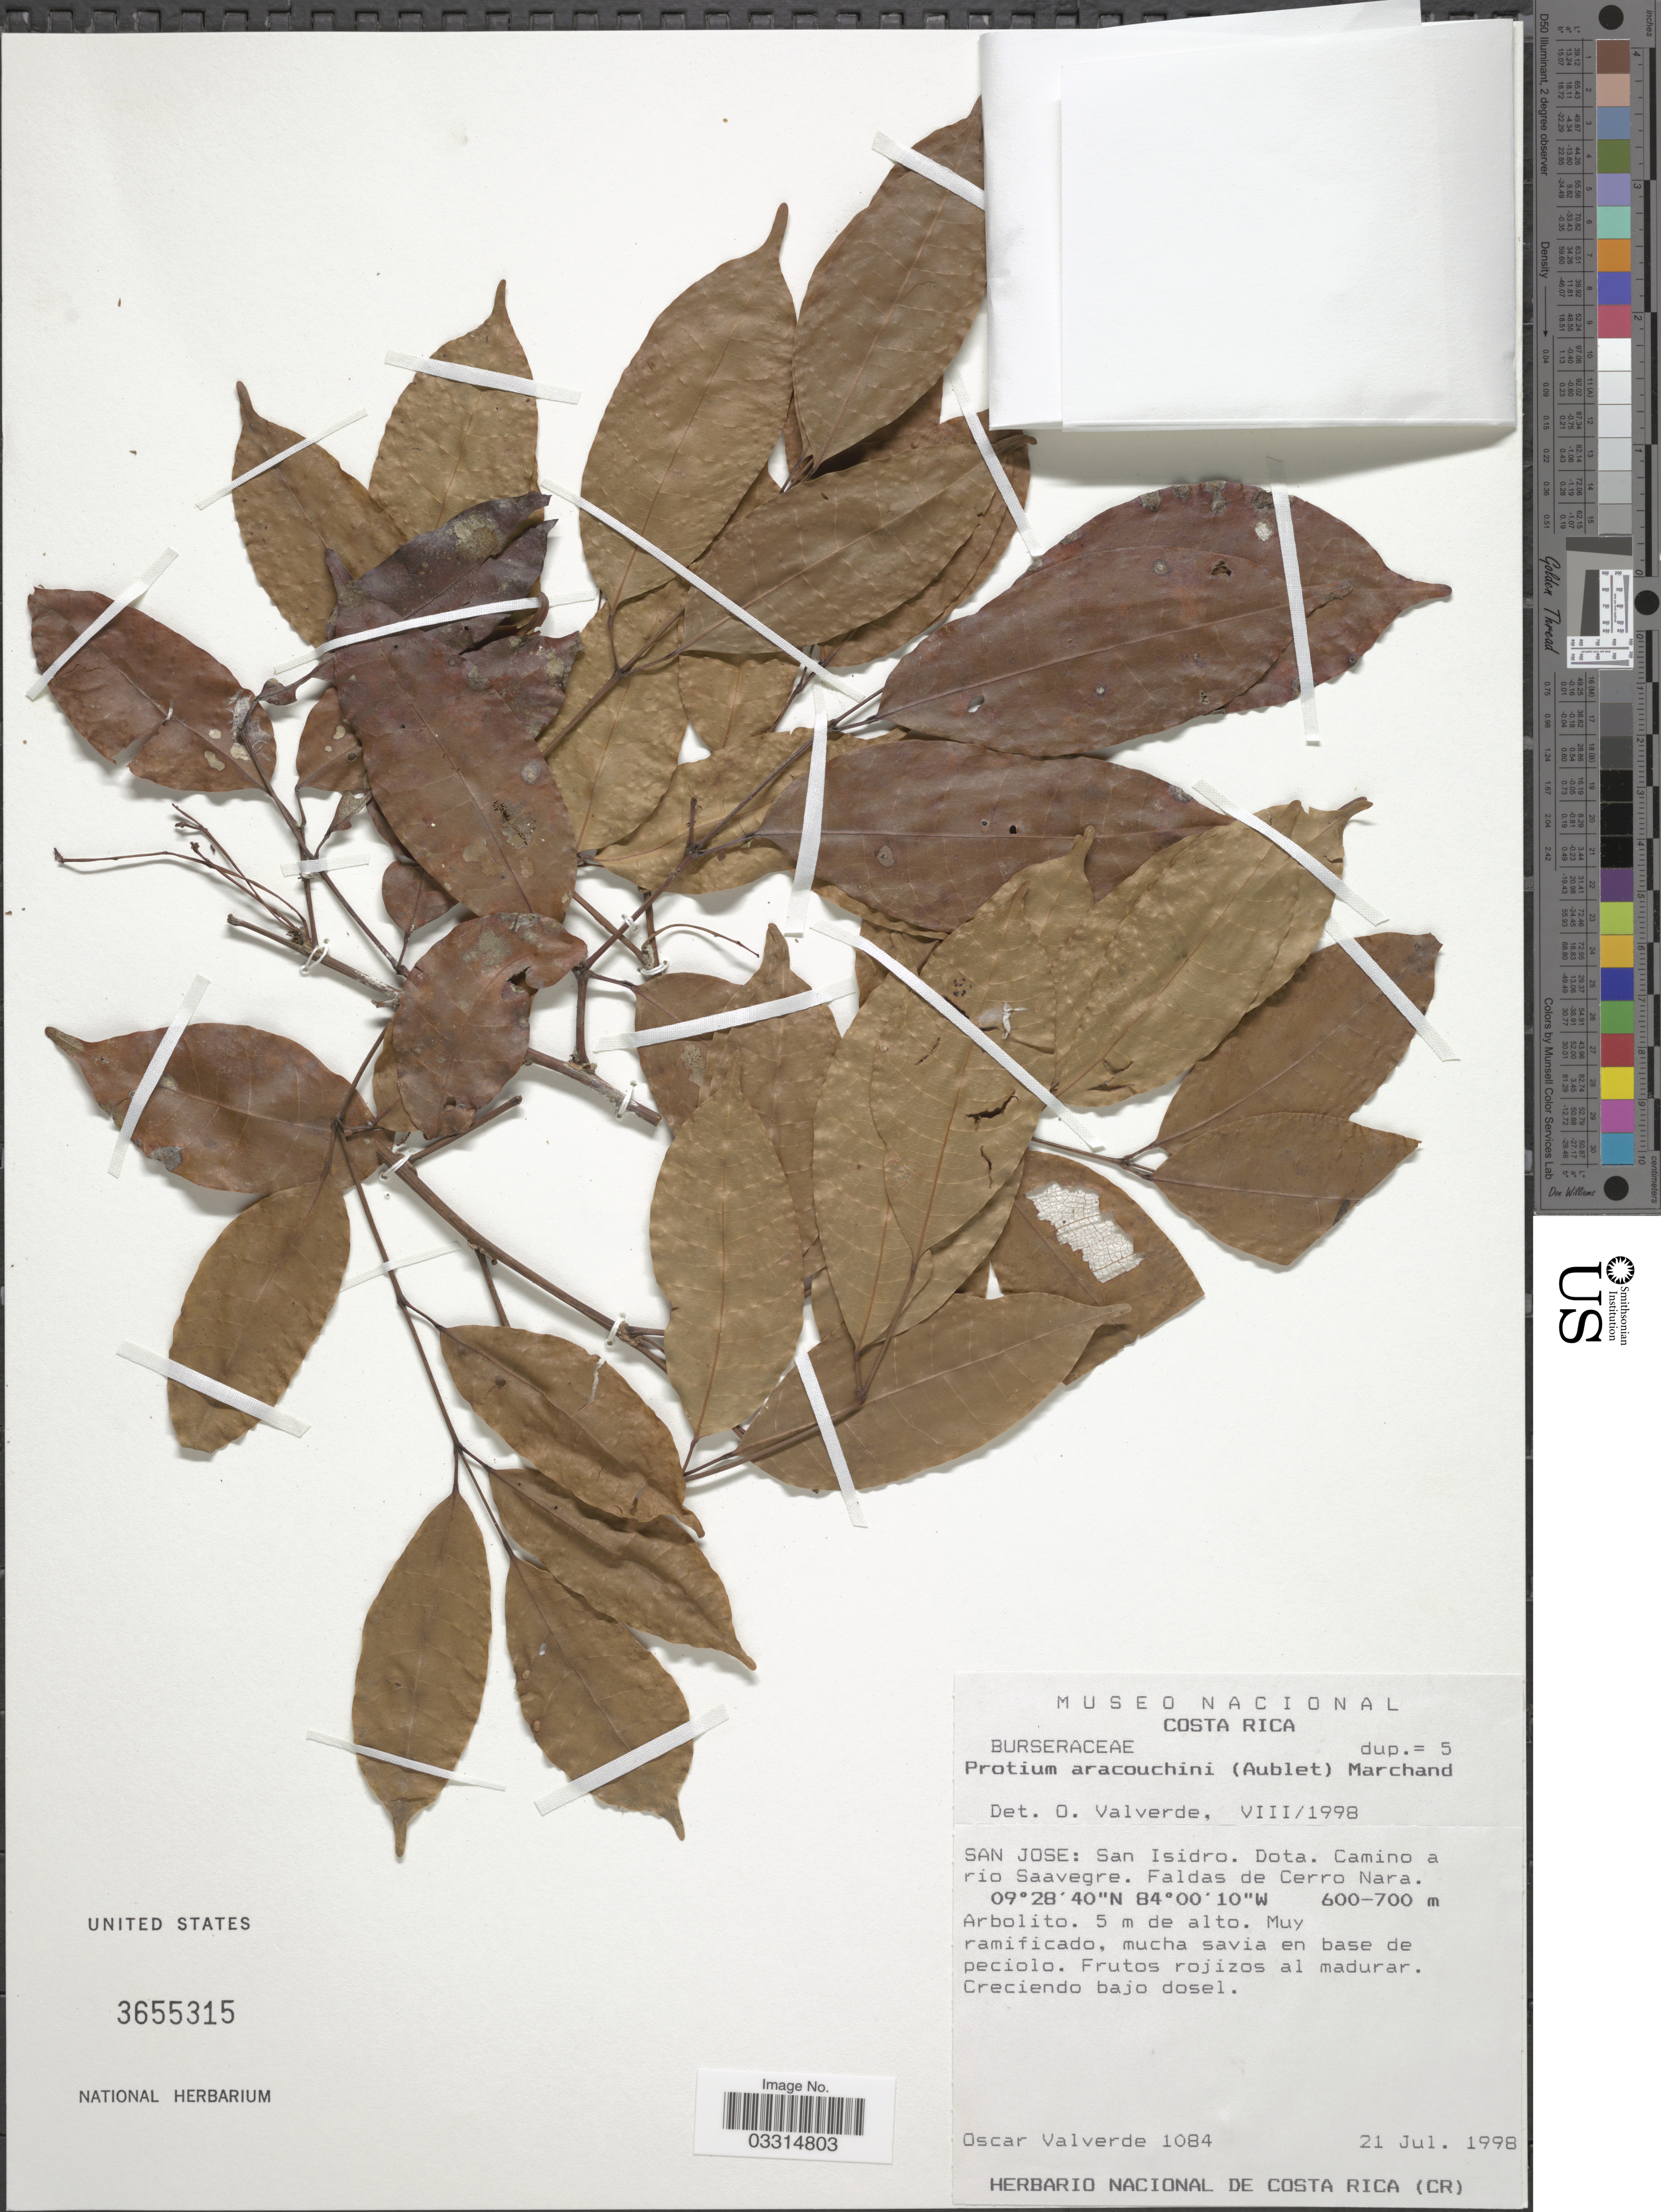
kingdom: Plantae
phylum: Tracheophyta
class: Magnoliopsida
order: Sapindales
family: Burseraceae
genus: Protium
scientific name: Protium aracouchini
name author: (Aubl.) Marchand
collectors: O. Valverde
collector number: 1084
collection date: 1998-07-21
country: Costa Rica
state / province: San José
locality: San Isidro. Dota. Camino a rio Saavegre. Faldas de Cerro Nara.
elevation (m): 600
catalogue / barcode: US 3655315